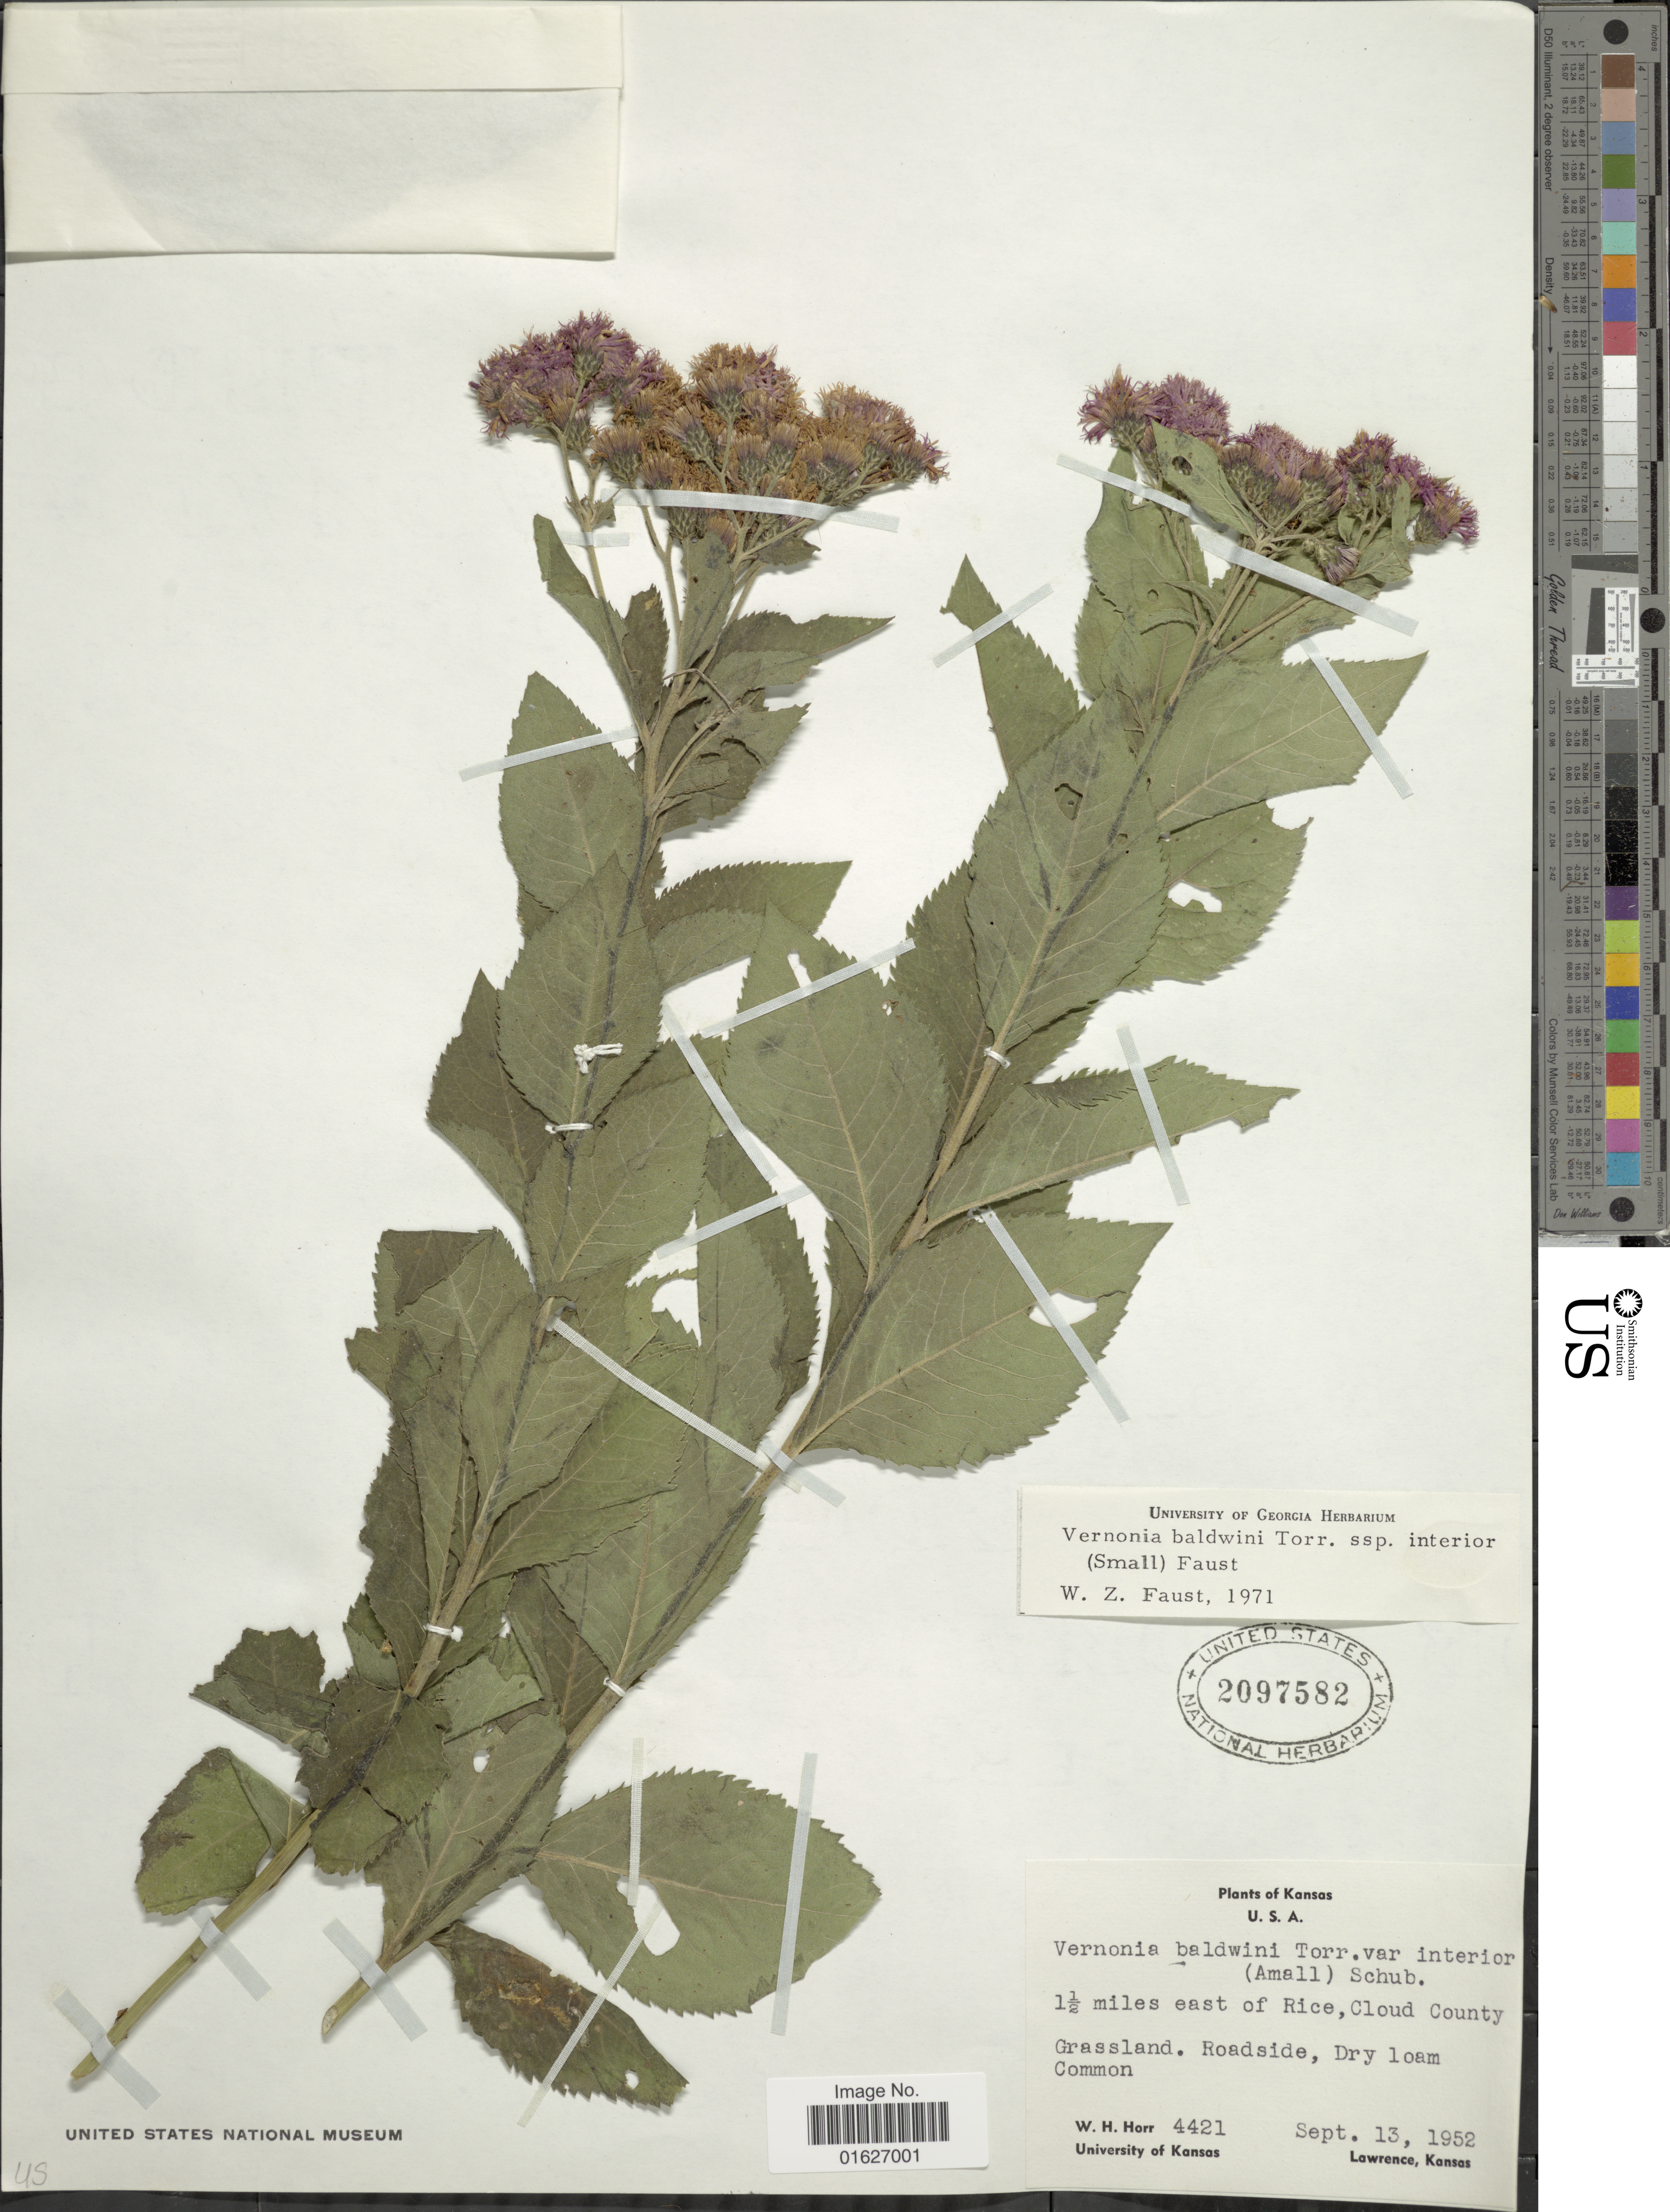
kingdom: Plantae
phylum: Tracheophyta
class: Magnoliopsida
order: Asterales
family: Asteraceae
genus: Vernonia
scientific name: Vernonia baldwinii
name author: Torr.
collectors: W. H. Horr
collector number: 4421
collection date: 1952-09-13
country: United States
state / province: Kansas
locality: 1 1/2 miles east of Rice, Cloud County, grassland, Roadside. Kansas.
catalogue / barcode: US 2097582